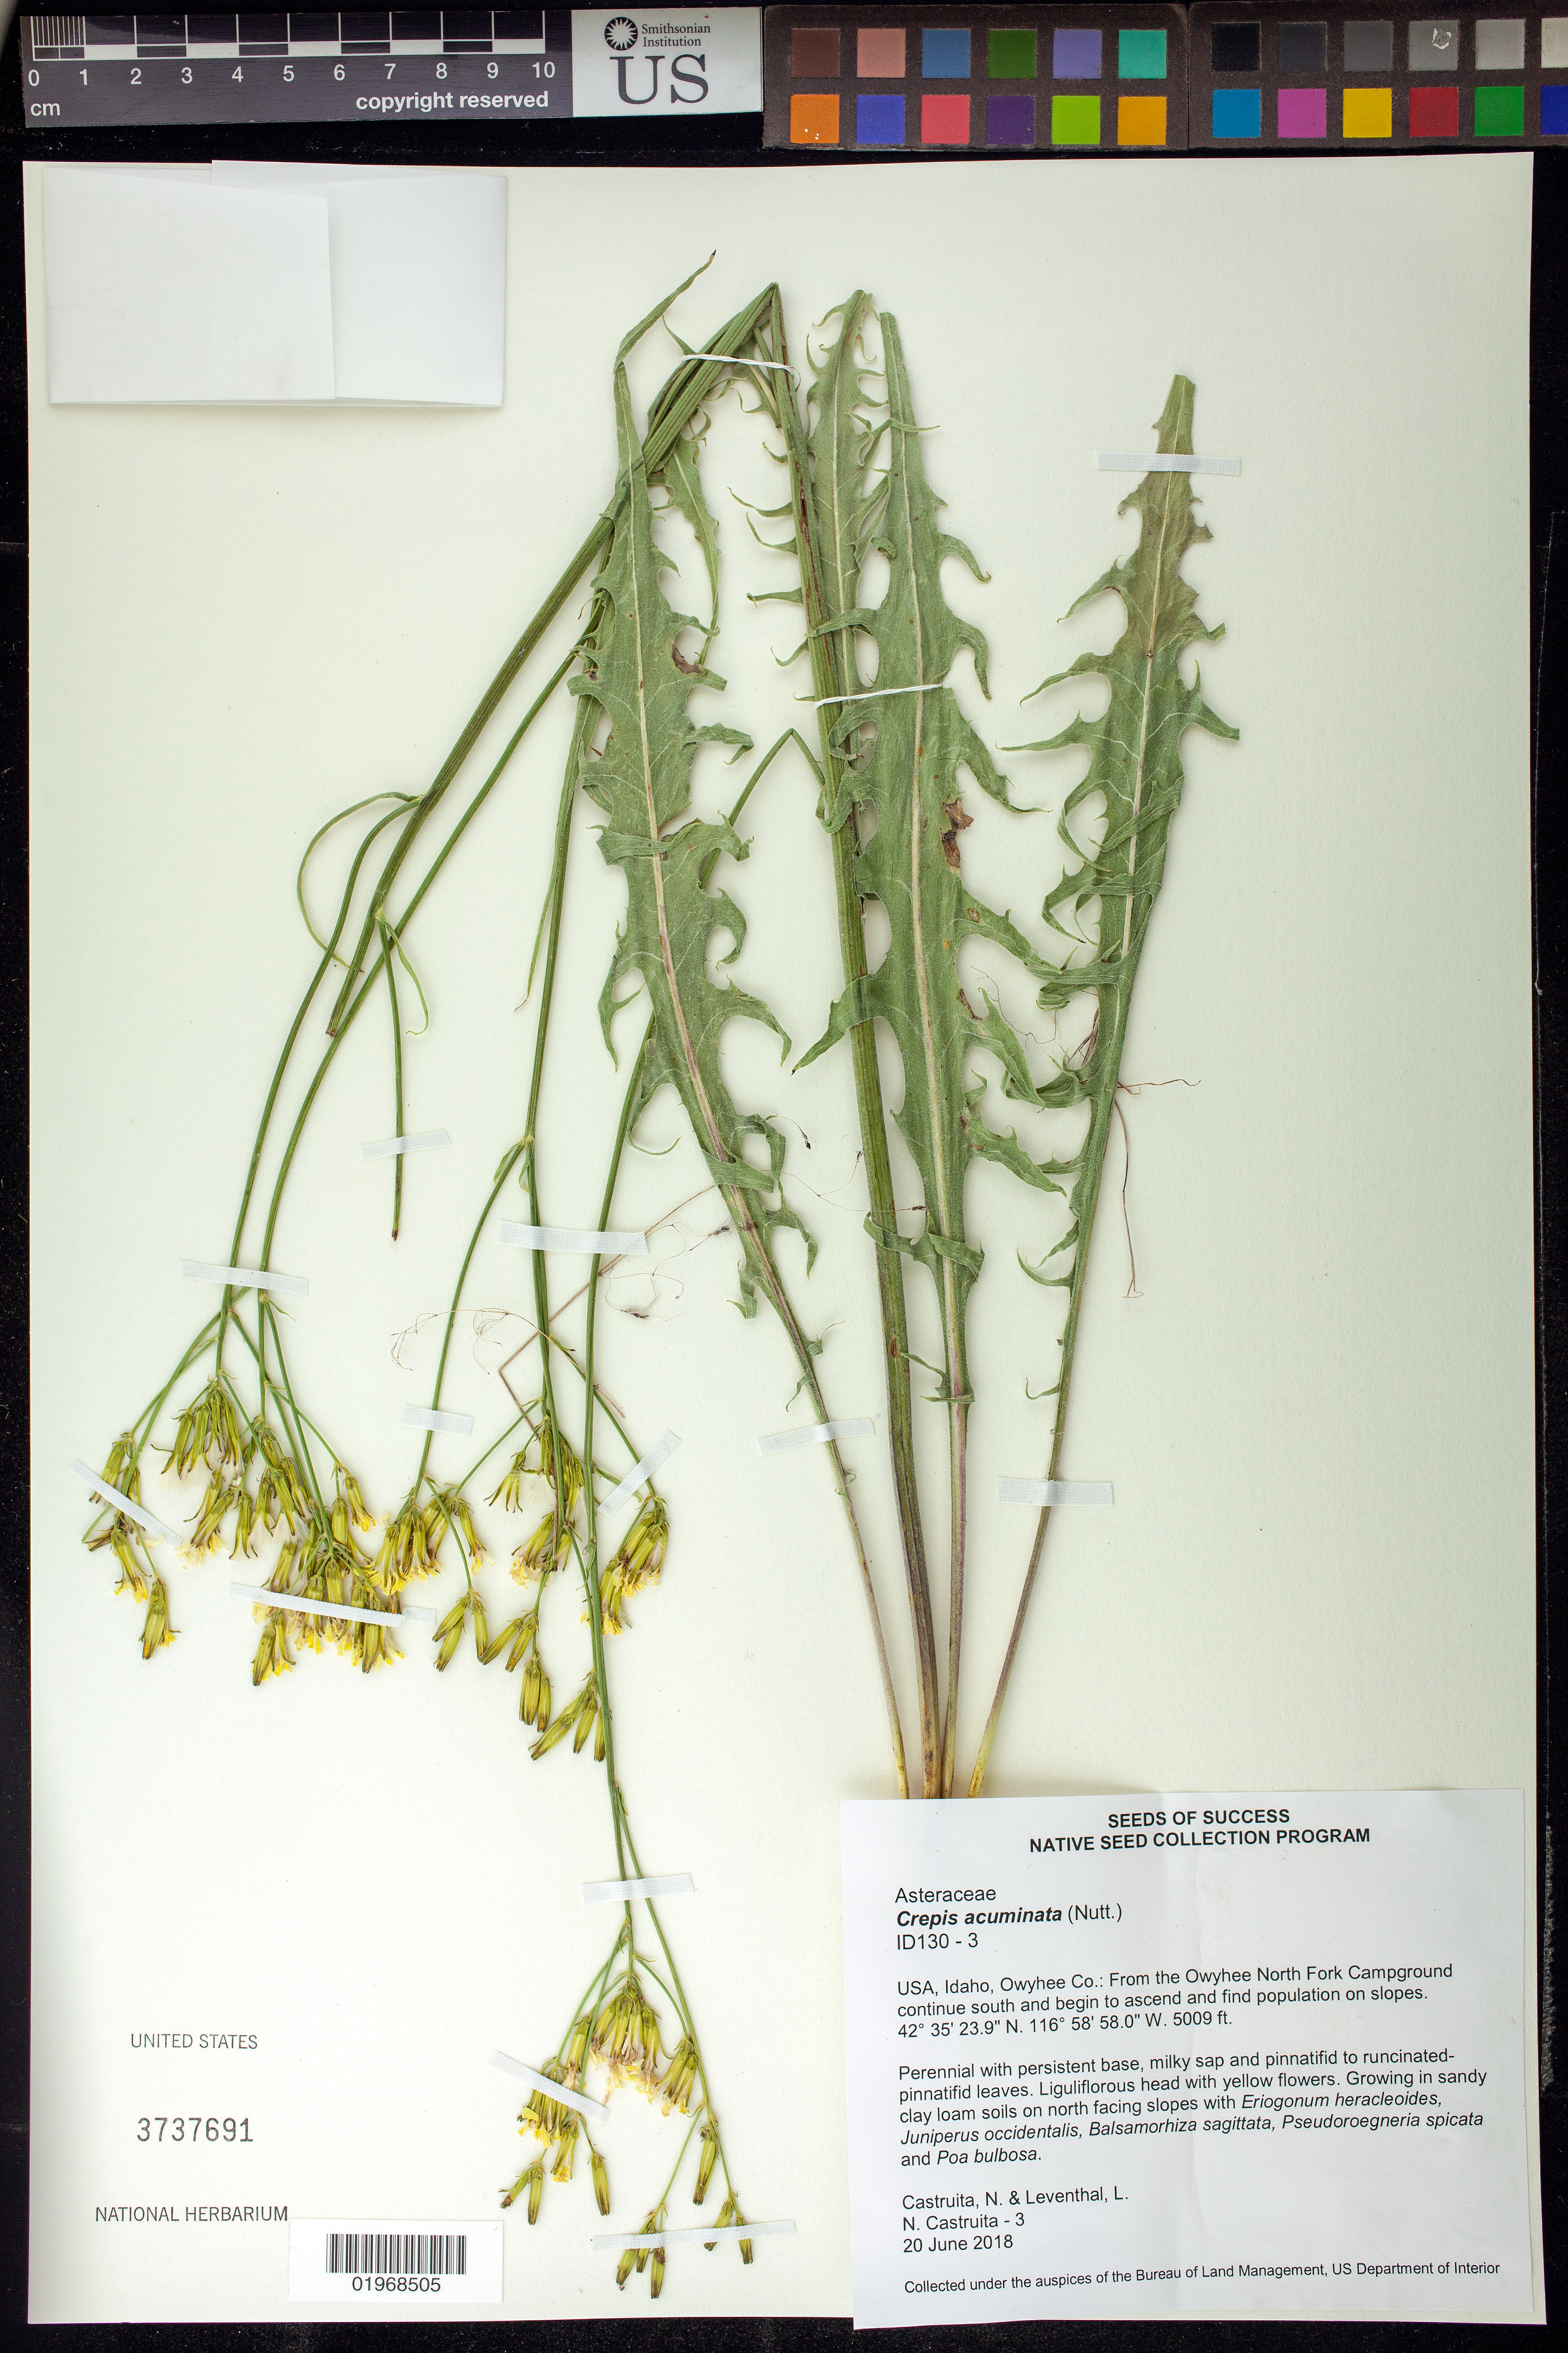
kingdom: Plantae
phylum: Tracheophyta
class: Magnoliopsida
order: Asterales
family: Asteraceae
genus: Crepis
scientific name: Crepis acuminata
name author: Nutt.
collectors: N. Castruita & L. Leventhal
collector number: ID130-3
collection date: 2018-06-20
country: United States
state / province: Idaho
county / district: Owyhee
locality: South of Owyhee North Fork Campground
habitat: Sandy clay loam soils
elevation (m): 1527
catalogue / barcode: US 3737691